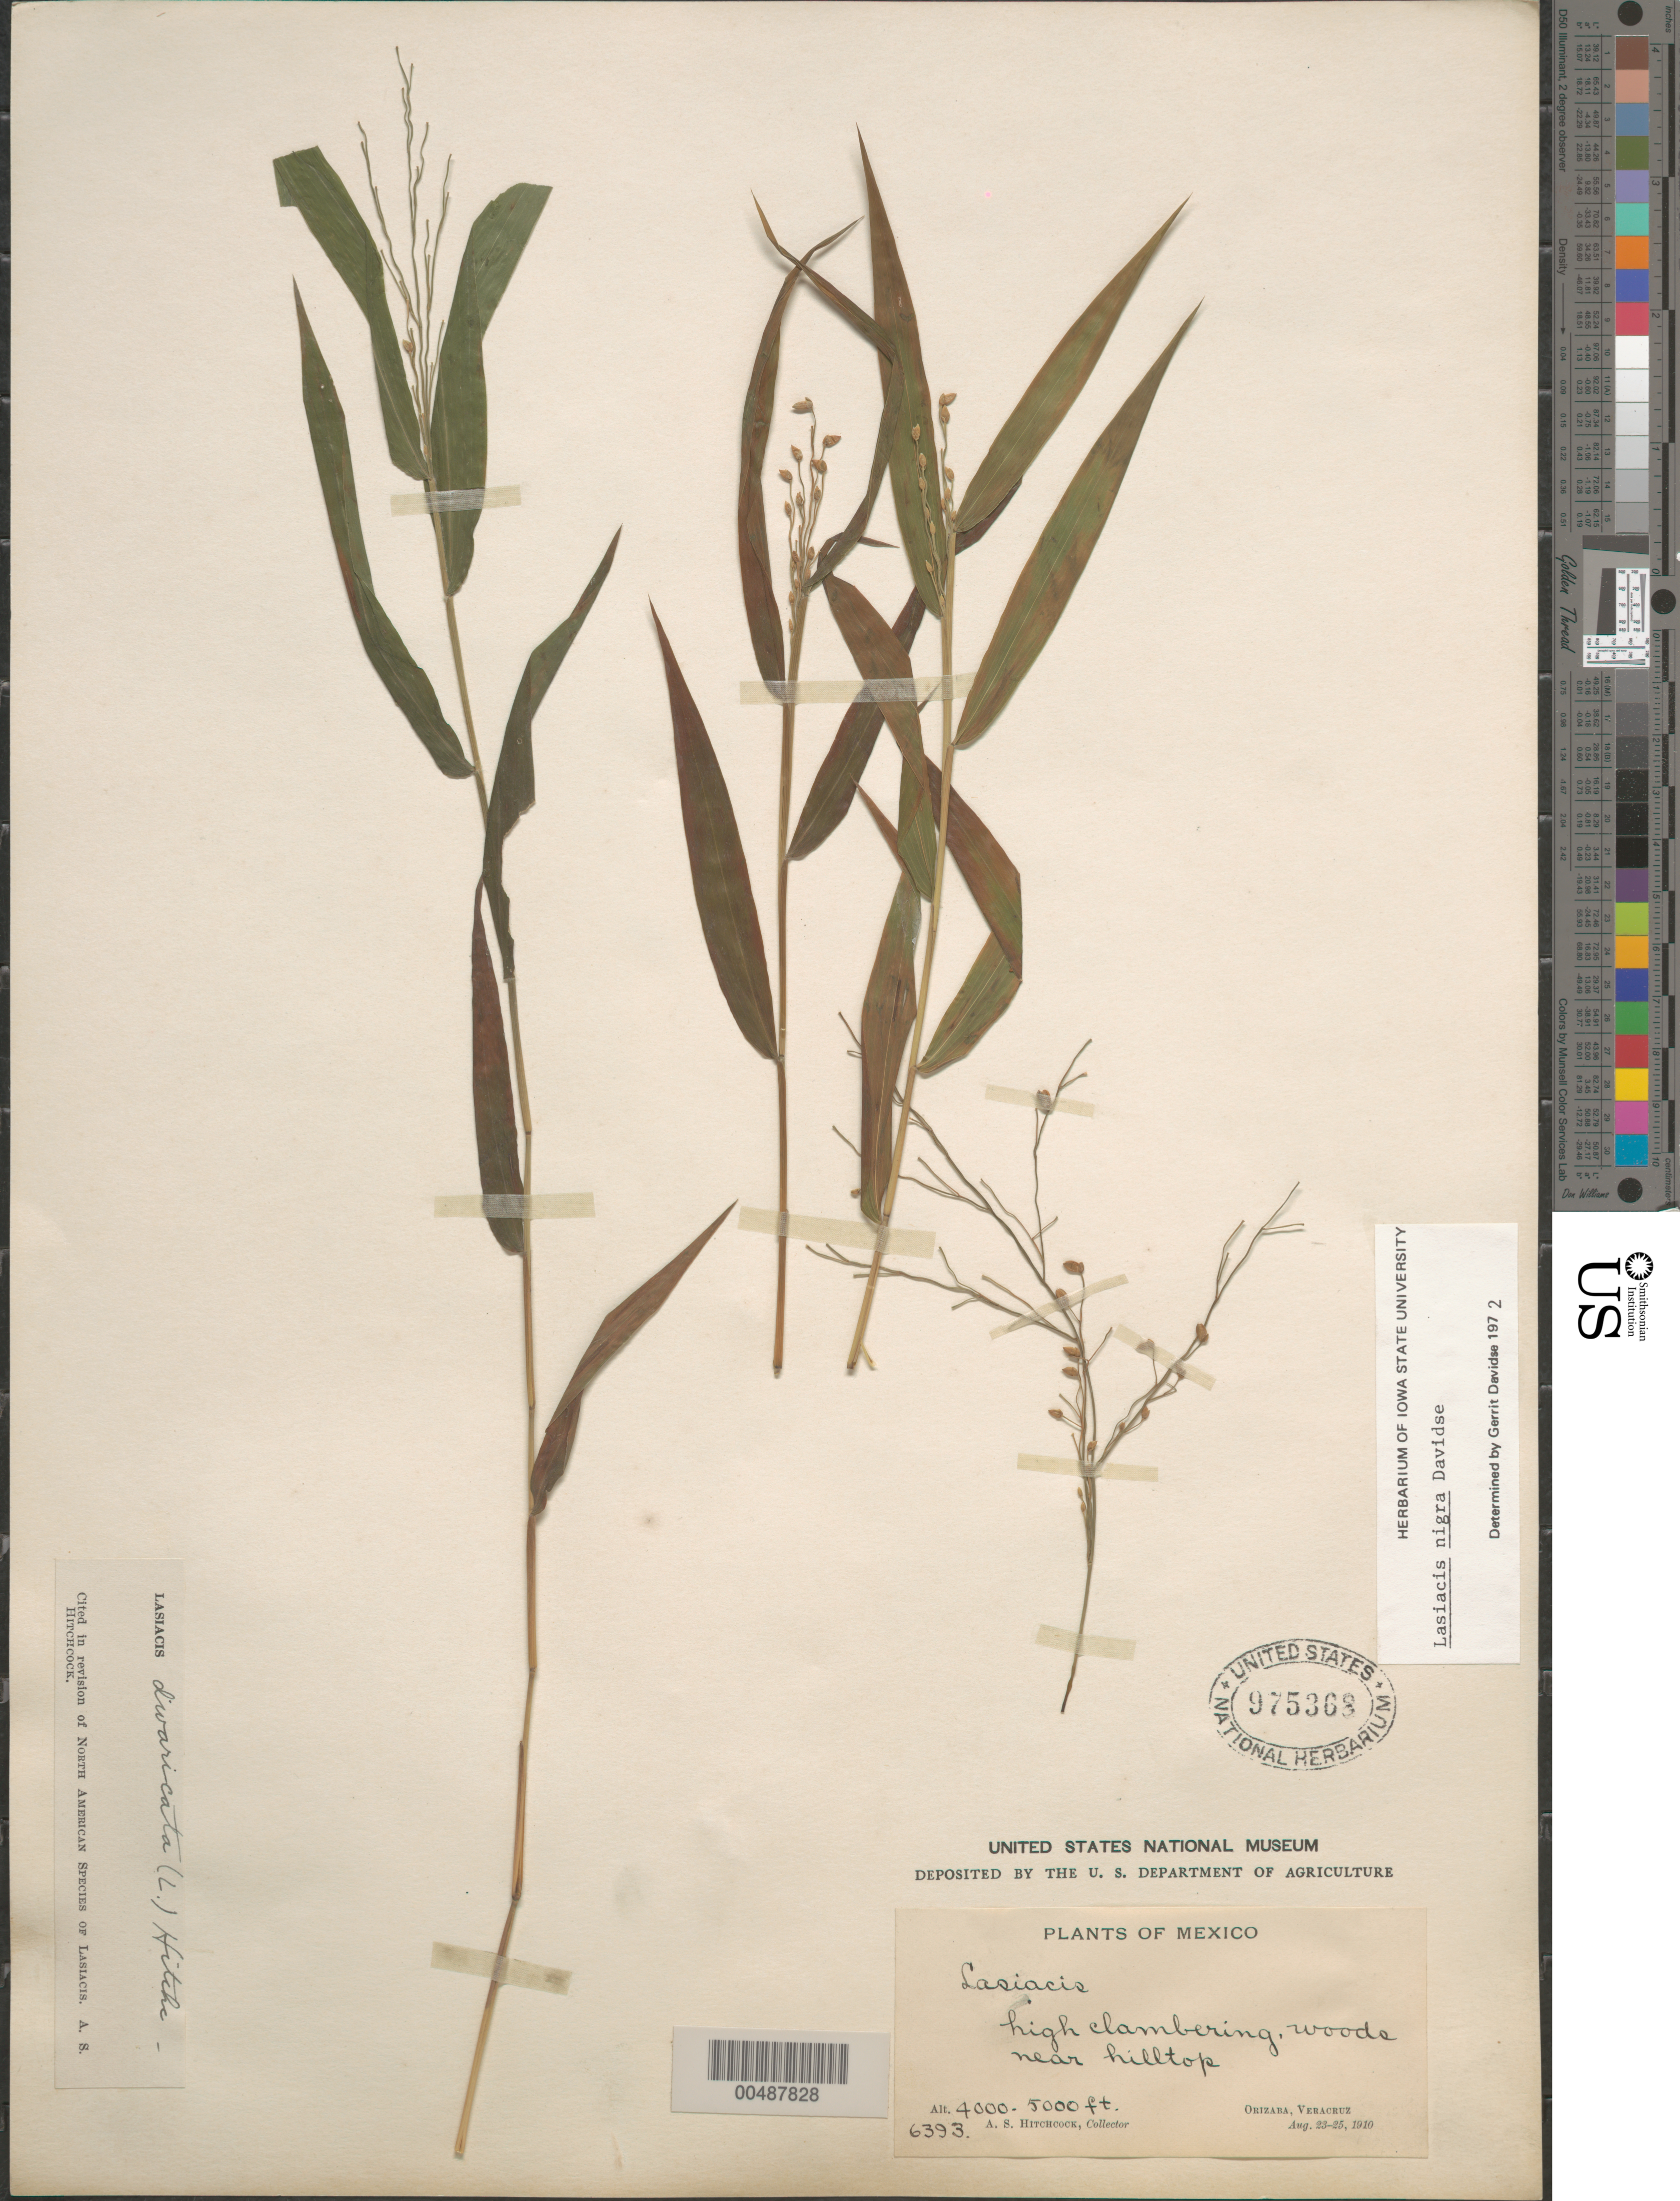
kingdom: Plantae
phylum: Tracheophyta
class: Liliopsida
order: Poales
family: Poaceae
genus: Lasiacis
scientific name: Lasiacis maxonii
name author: Swallen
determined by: Davidse, Gerrit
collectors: A. S. Hitchcock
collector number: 6393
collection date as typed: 23 Aug 1910 to 25 Aug 1910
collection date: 1910-08-23/1910-08-25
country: Mexico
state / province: Veracruz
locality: Orizaba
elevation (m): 1219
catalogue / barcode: US 975368